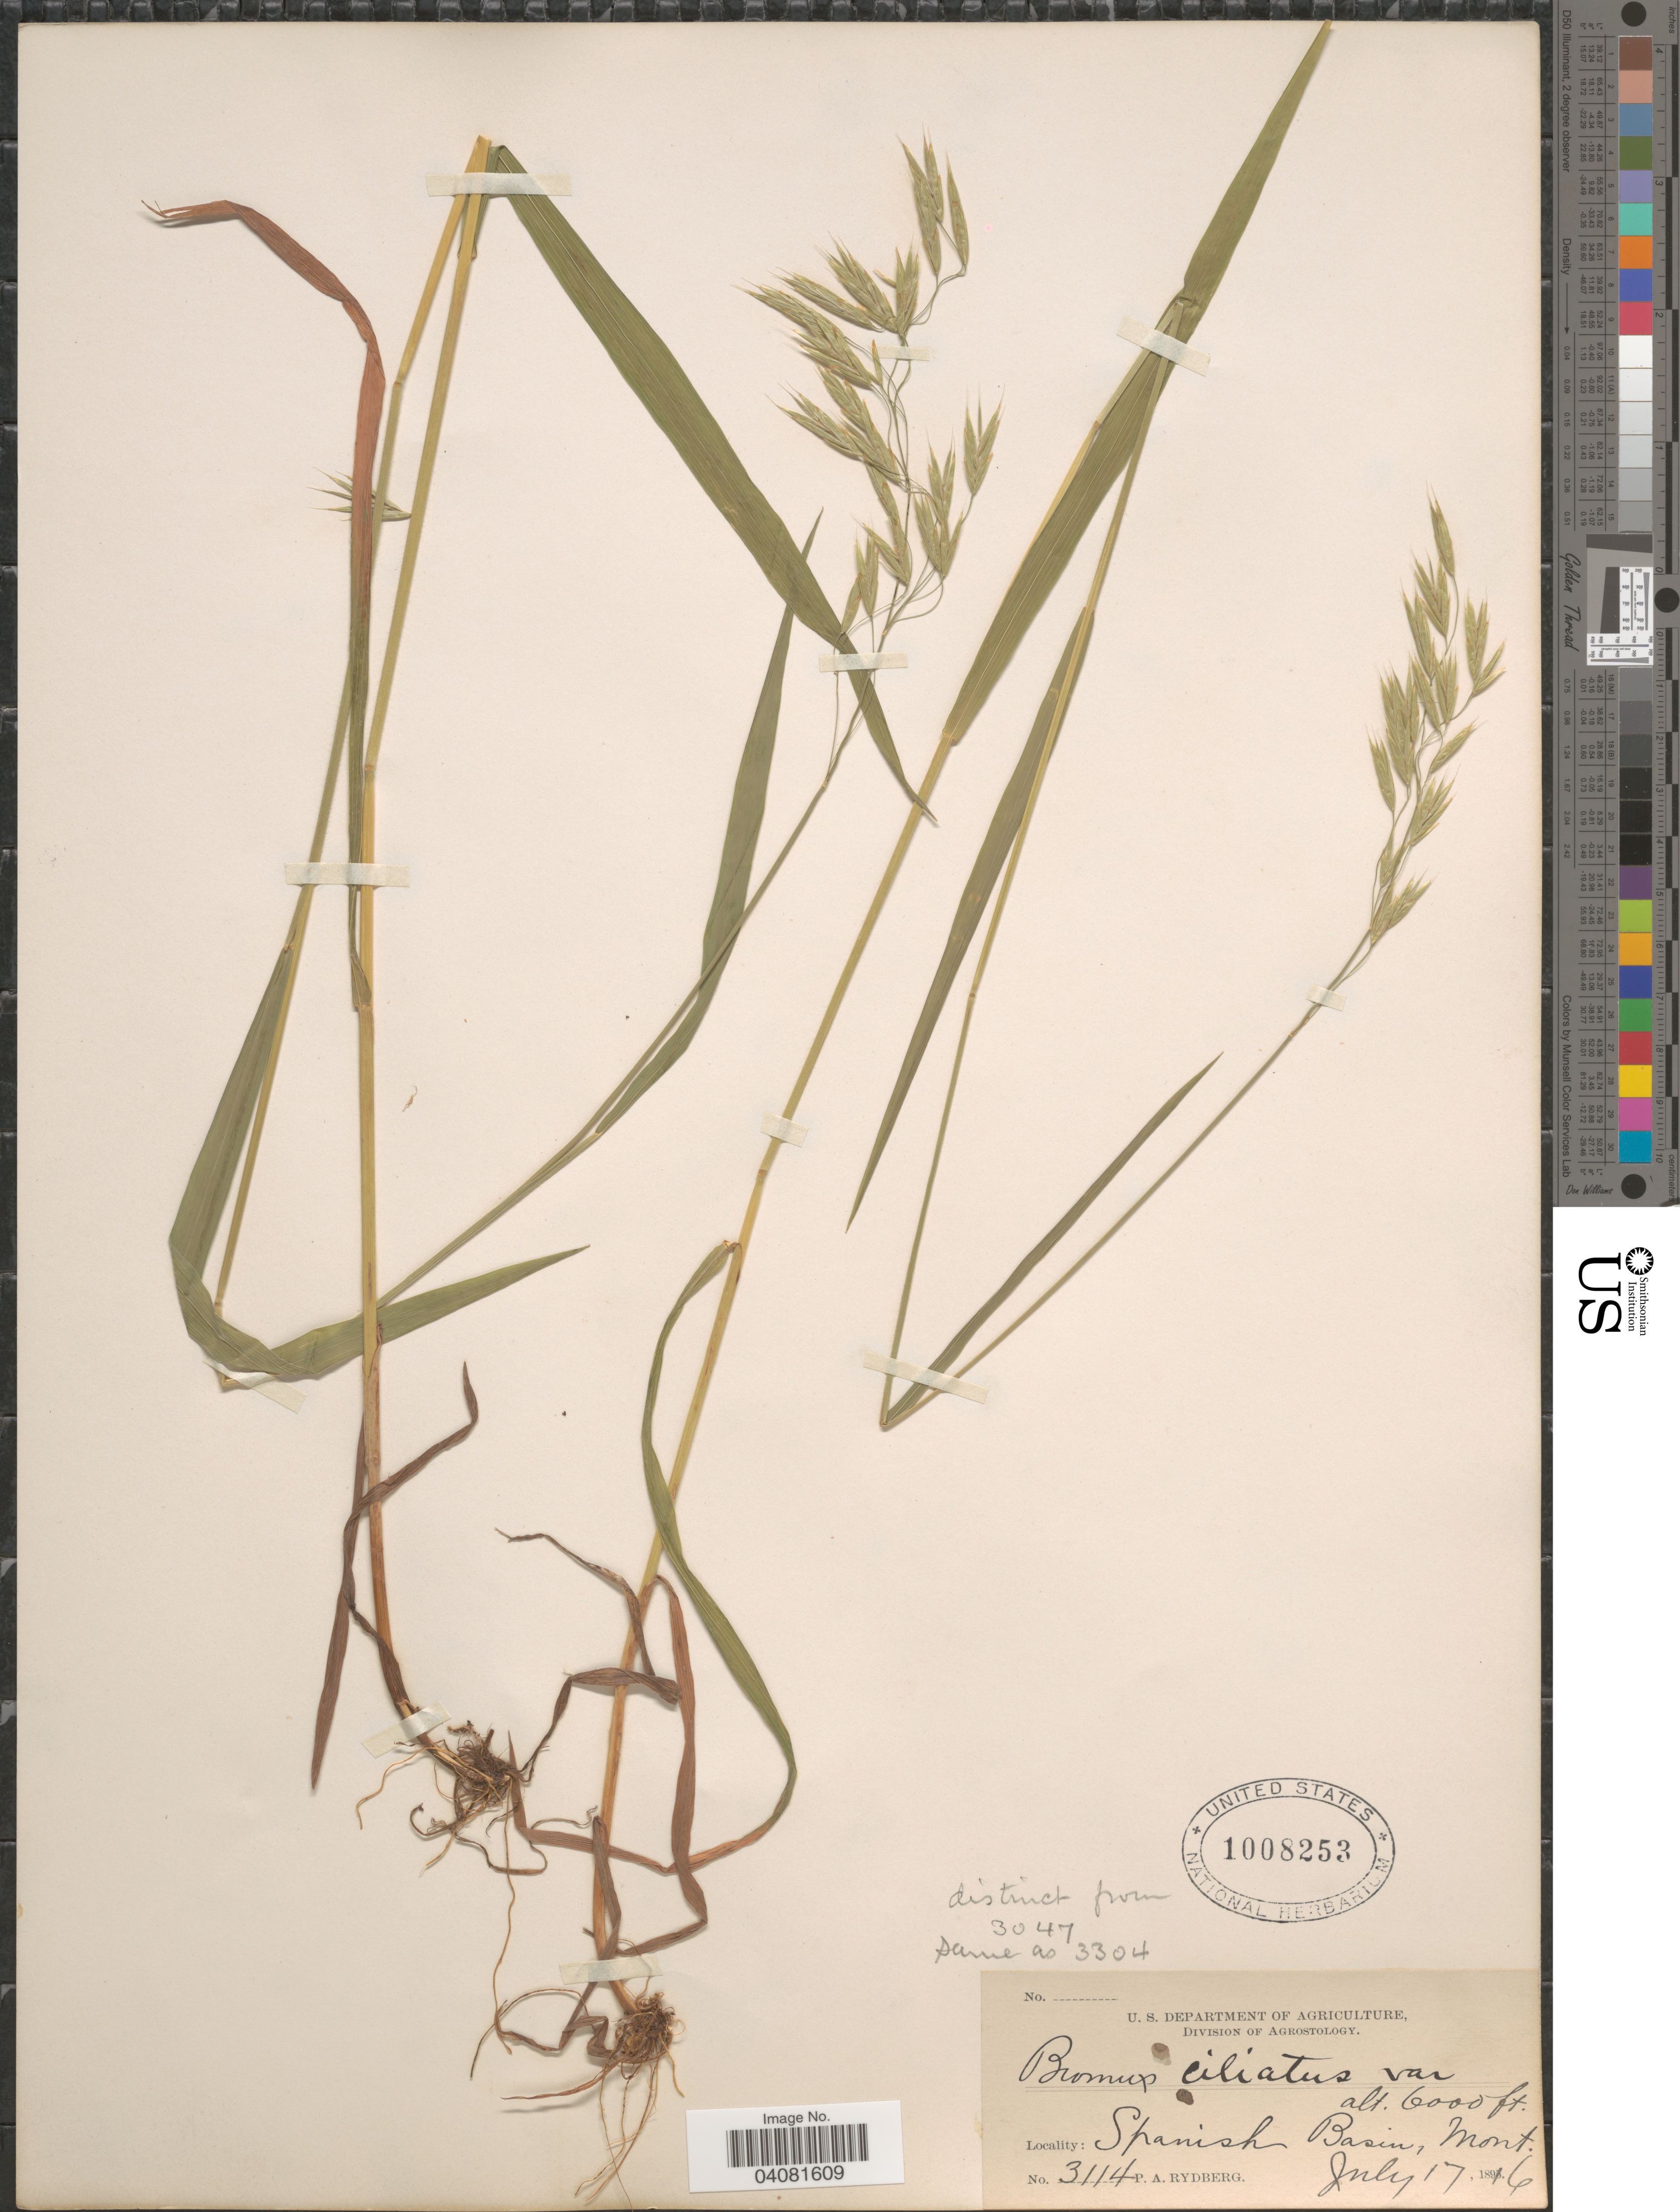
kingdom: Plantae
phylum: Tracheophyta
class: Liliopsida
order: Poales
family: Poaceae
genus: Bromus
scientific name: Bromus ciliatus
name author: L.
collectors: P. A. Rydberg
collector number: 3114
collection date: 1896-07-17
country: United States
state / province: Montana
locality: Spanish Basin.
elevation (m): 1829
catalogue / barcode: US 1008253